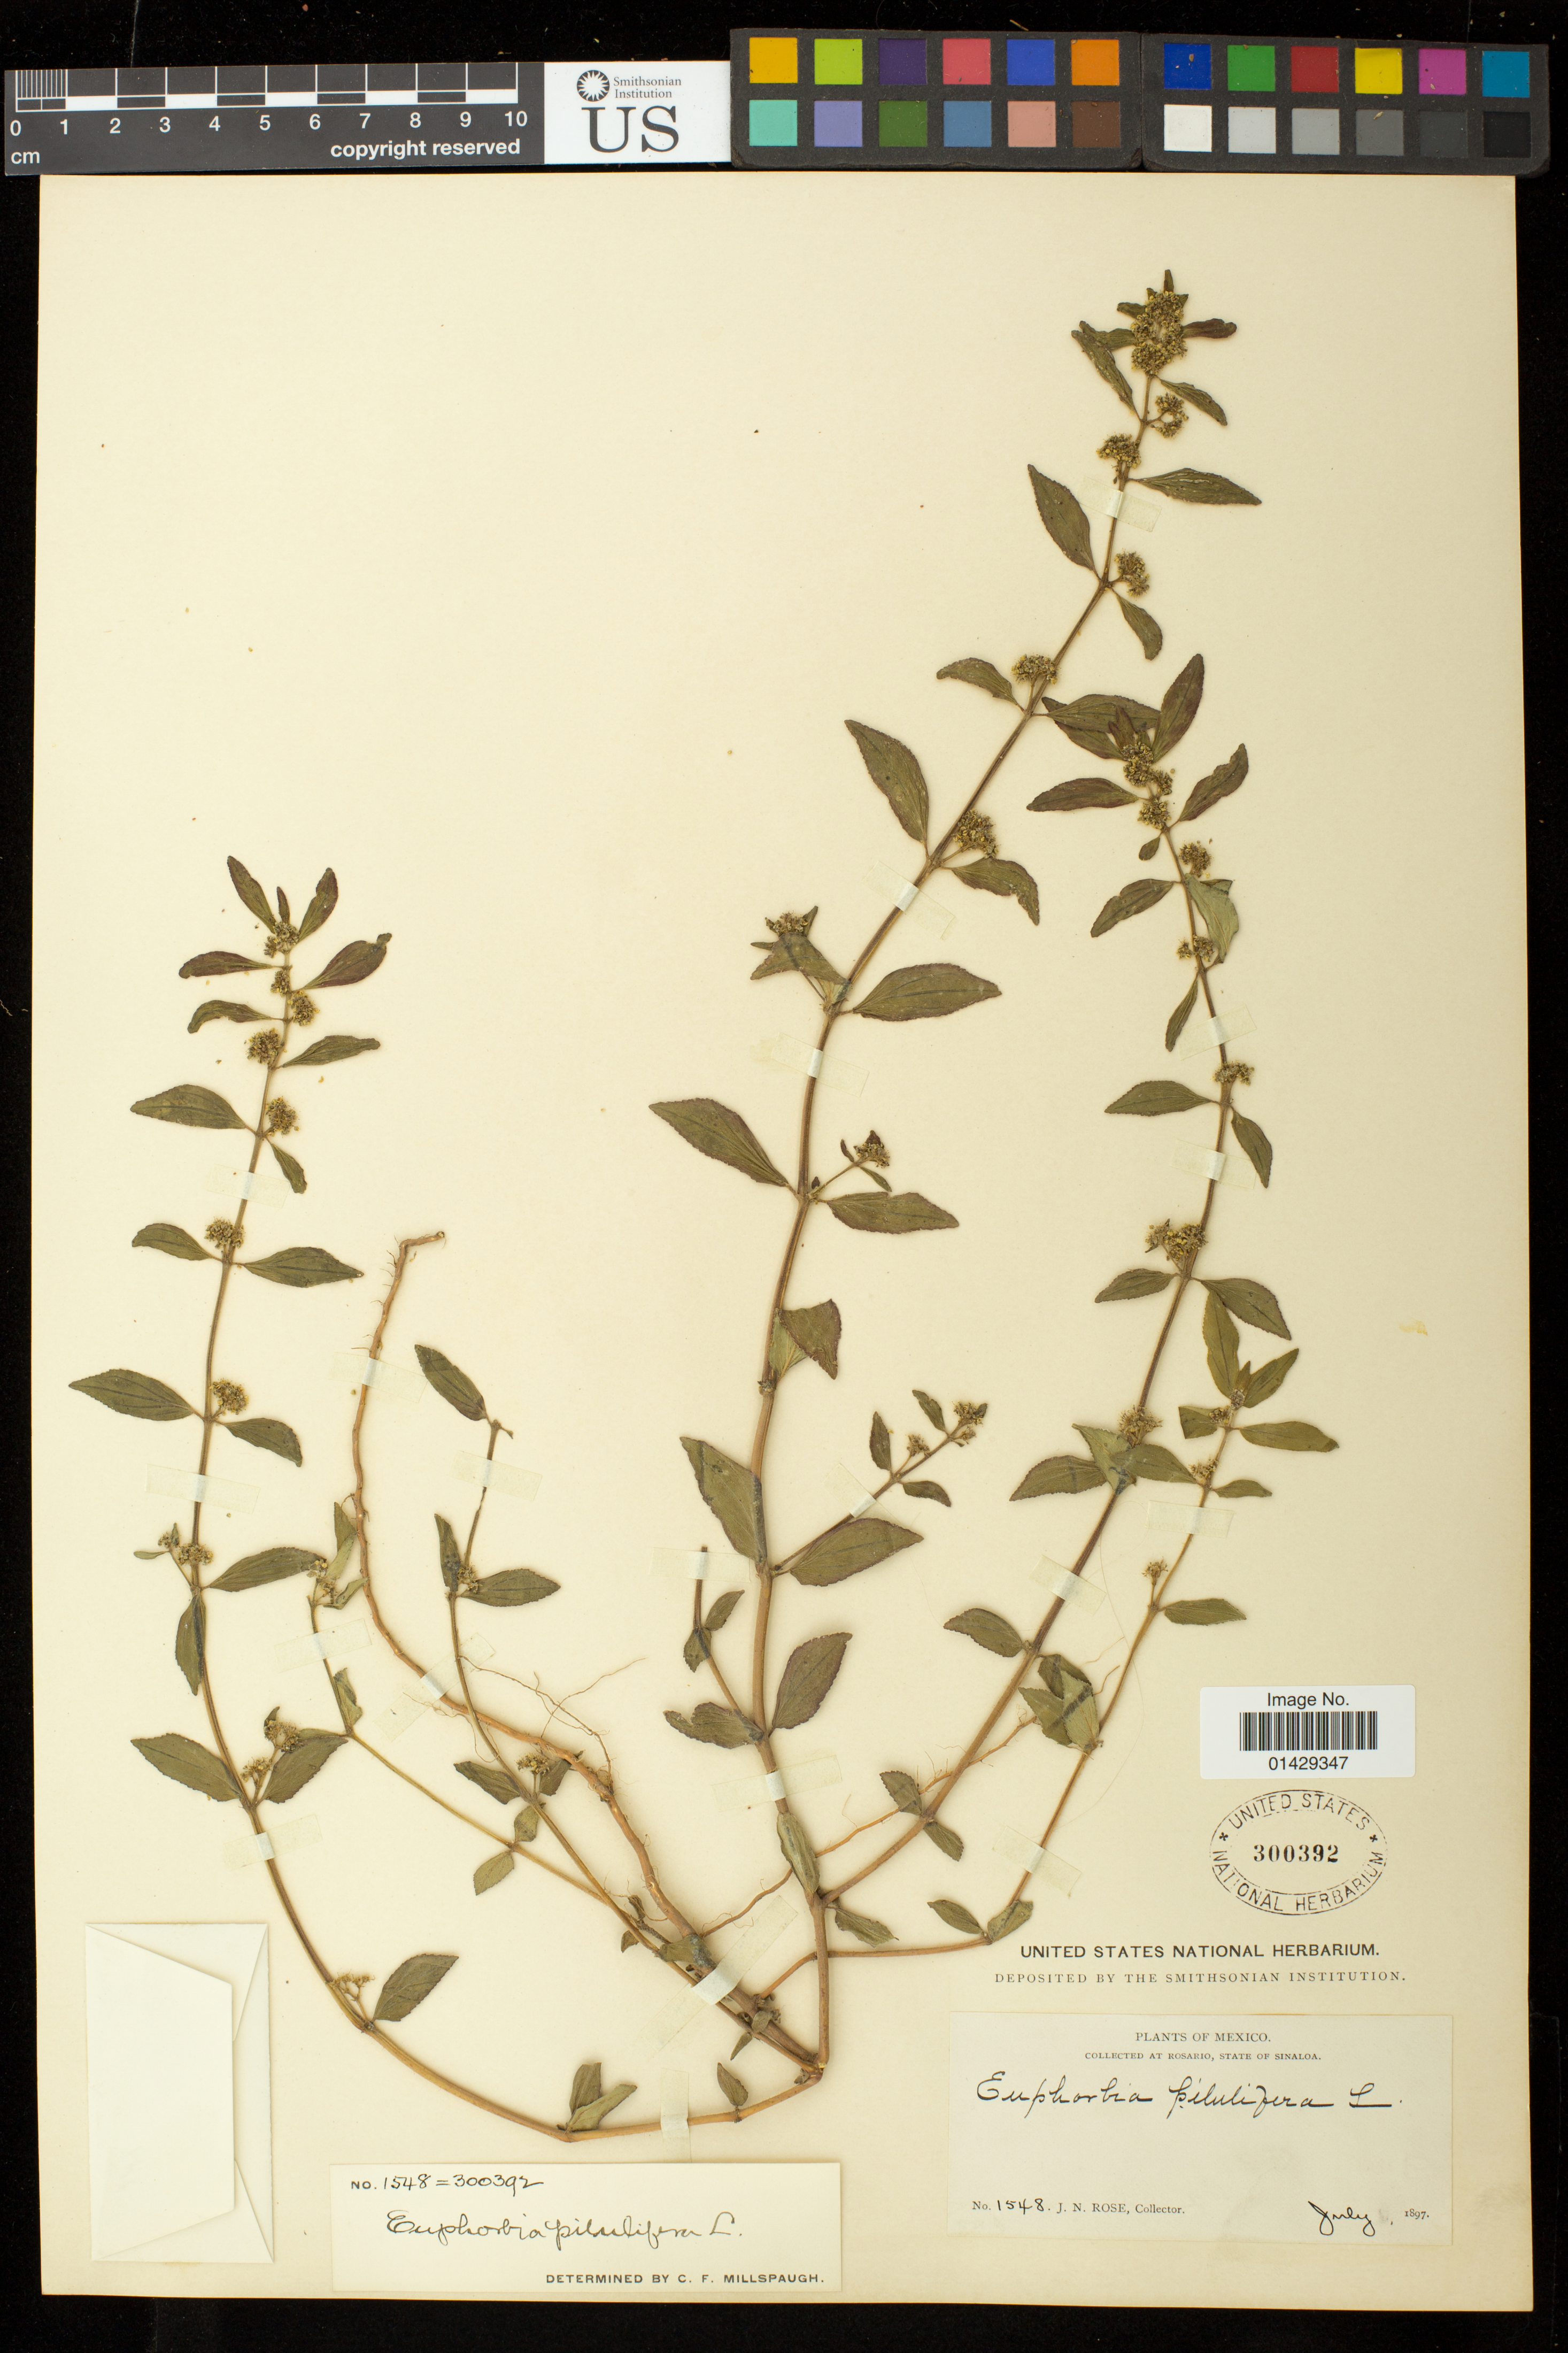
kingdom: Plantae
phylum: Tracheophyta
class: Magnoliopsida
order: Malpighiales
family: Euphorbiaceae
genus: Euphorbia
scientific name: Euphorbia hirta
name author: L.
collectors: J. N. Rose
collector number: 1548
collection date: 1897-07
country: Mexico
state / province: Sinaloa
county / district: Rosario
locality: Rosario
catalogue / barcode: US 300392